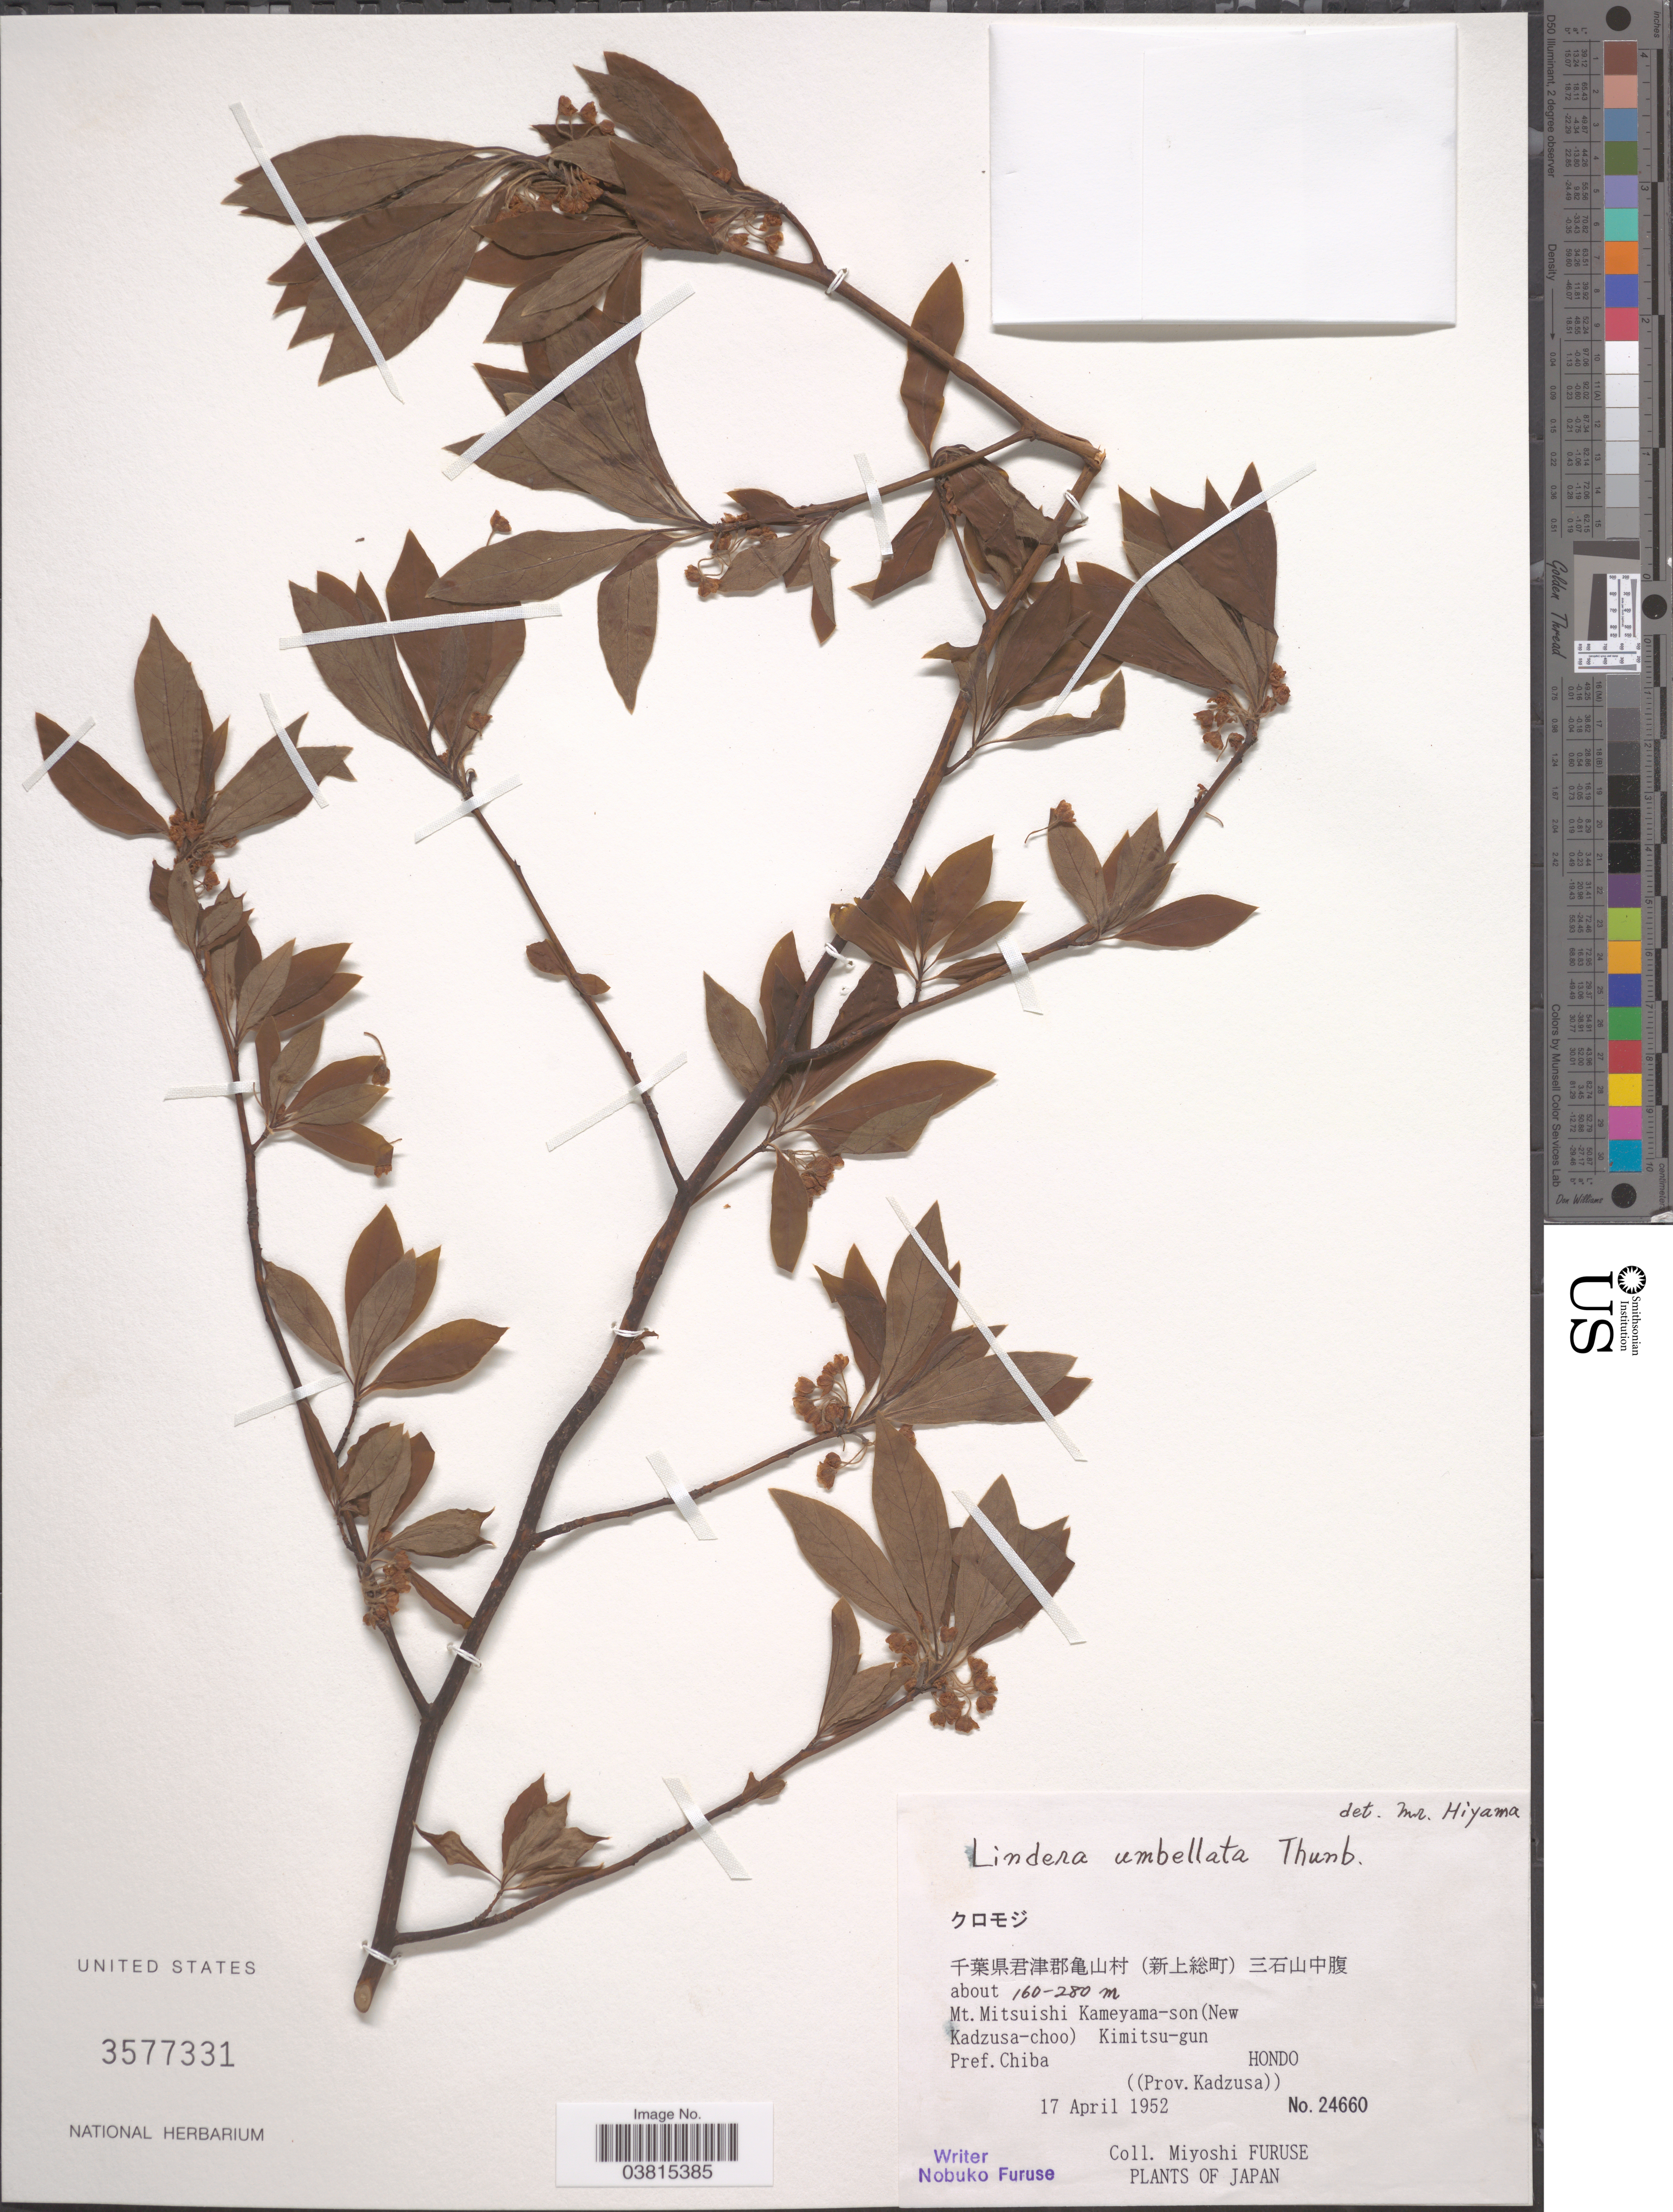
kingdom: Plantae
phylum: Tracheophyta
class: Magnoliopsida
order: Laurales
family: Lauraceae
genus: Lindera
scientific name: Lindera umbellata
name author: Thunb.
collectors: M. Furuse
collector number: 24660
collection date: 1952-04-17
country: Japan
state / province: Tiba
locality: Mt. Mitsuishi Kameyama-son (New Kadzusa-choo) Kimitsu-gun. Pref. Chiba. Hondo. ((Prov. Kadzusa)).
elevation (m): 160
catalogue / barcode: US 3577331